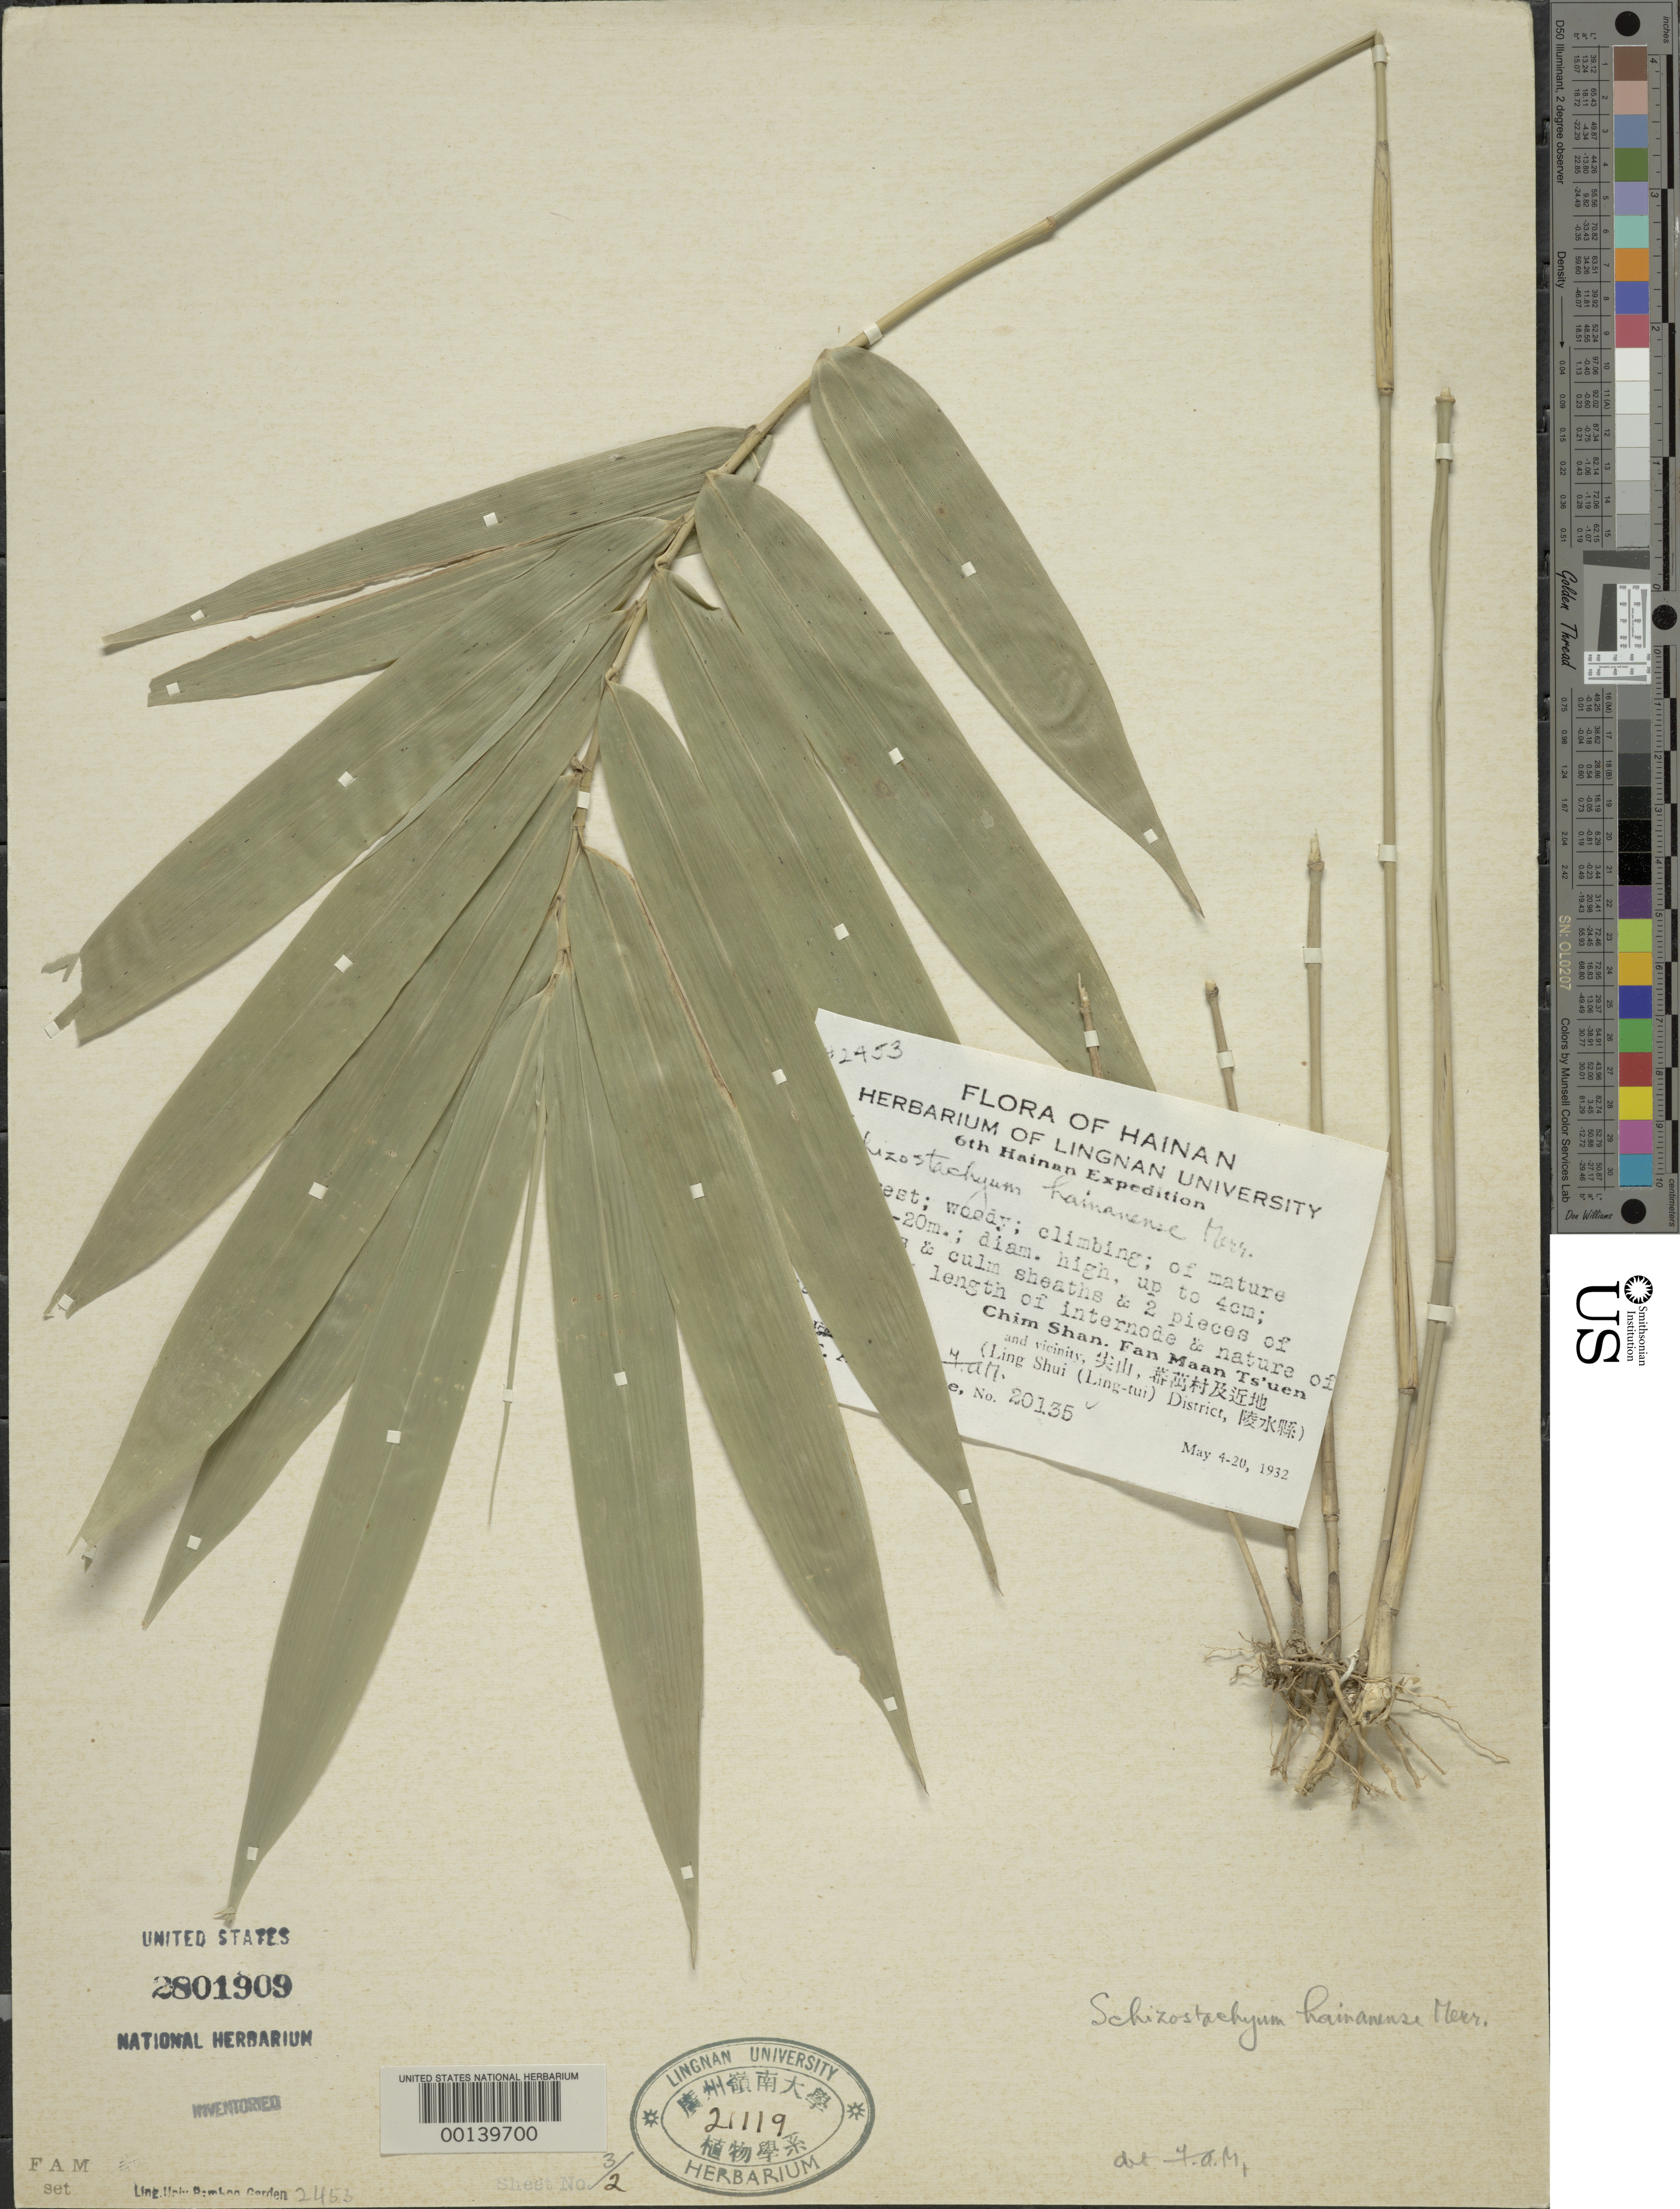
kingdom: Plantae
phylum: Tracheophyta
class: Liliopsida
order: Poales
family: Poaceae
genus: Schizostachyum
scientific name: Schizostachyum hainanense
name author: Merr. ex McClure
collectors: F. A. McClure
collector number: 20135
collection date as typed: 04 May 1932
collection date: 1932-05-04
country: China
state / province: Hainan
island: Hainan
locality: Chim shan, fan maan ts'uen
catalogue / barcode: US 2801909